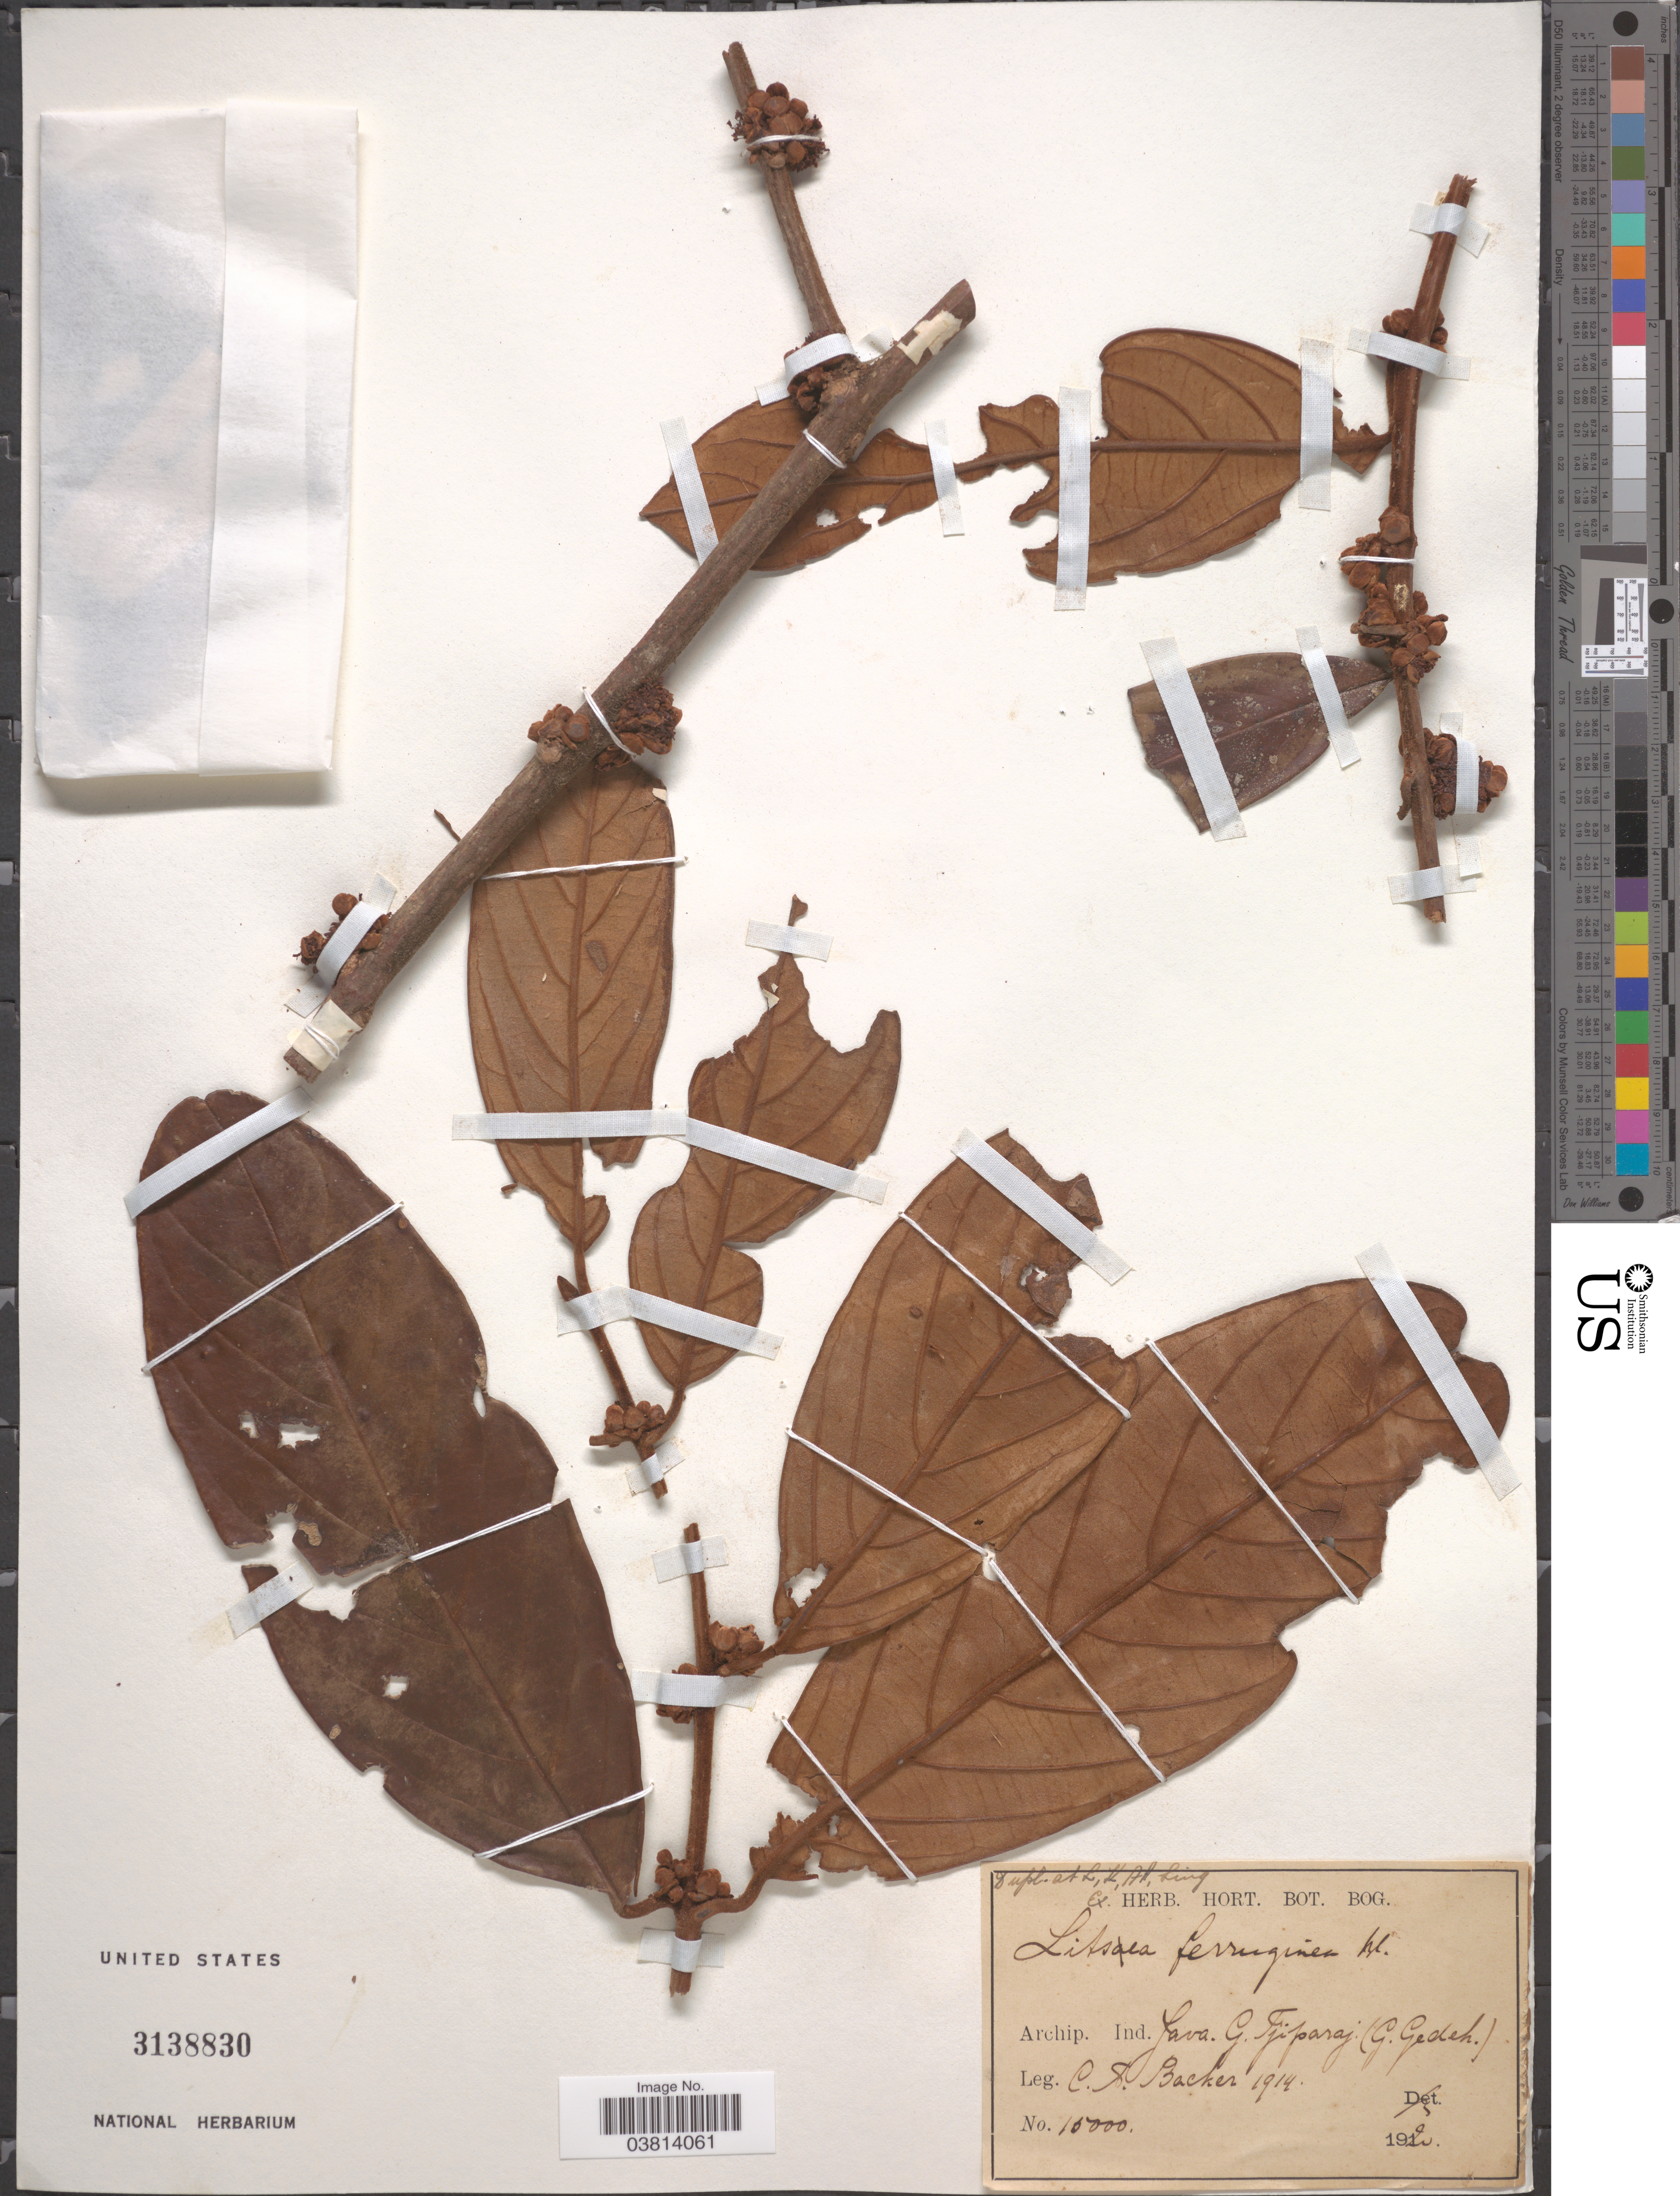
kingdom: Plantae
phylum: Tracheophyta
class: Magnoliopsida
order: Laurales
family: Lauraceae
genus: Litsea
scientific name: Litsea ferruginea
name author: Blume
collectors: C. A. Backer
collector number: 15000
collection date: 1920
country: Indonesia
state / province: Java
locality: Archip. Ind. Java. G. Tjiparaj. (G. Gedeh).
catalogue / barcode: US 3138830